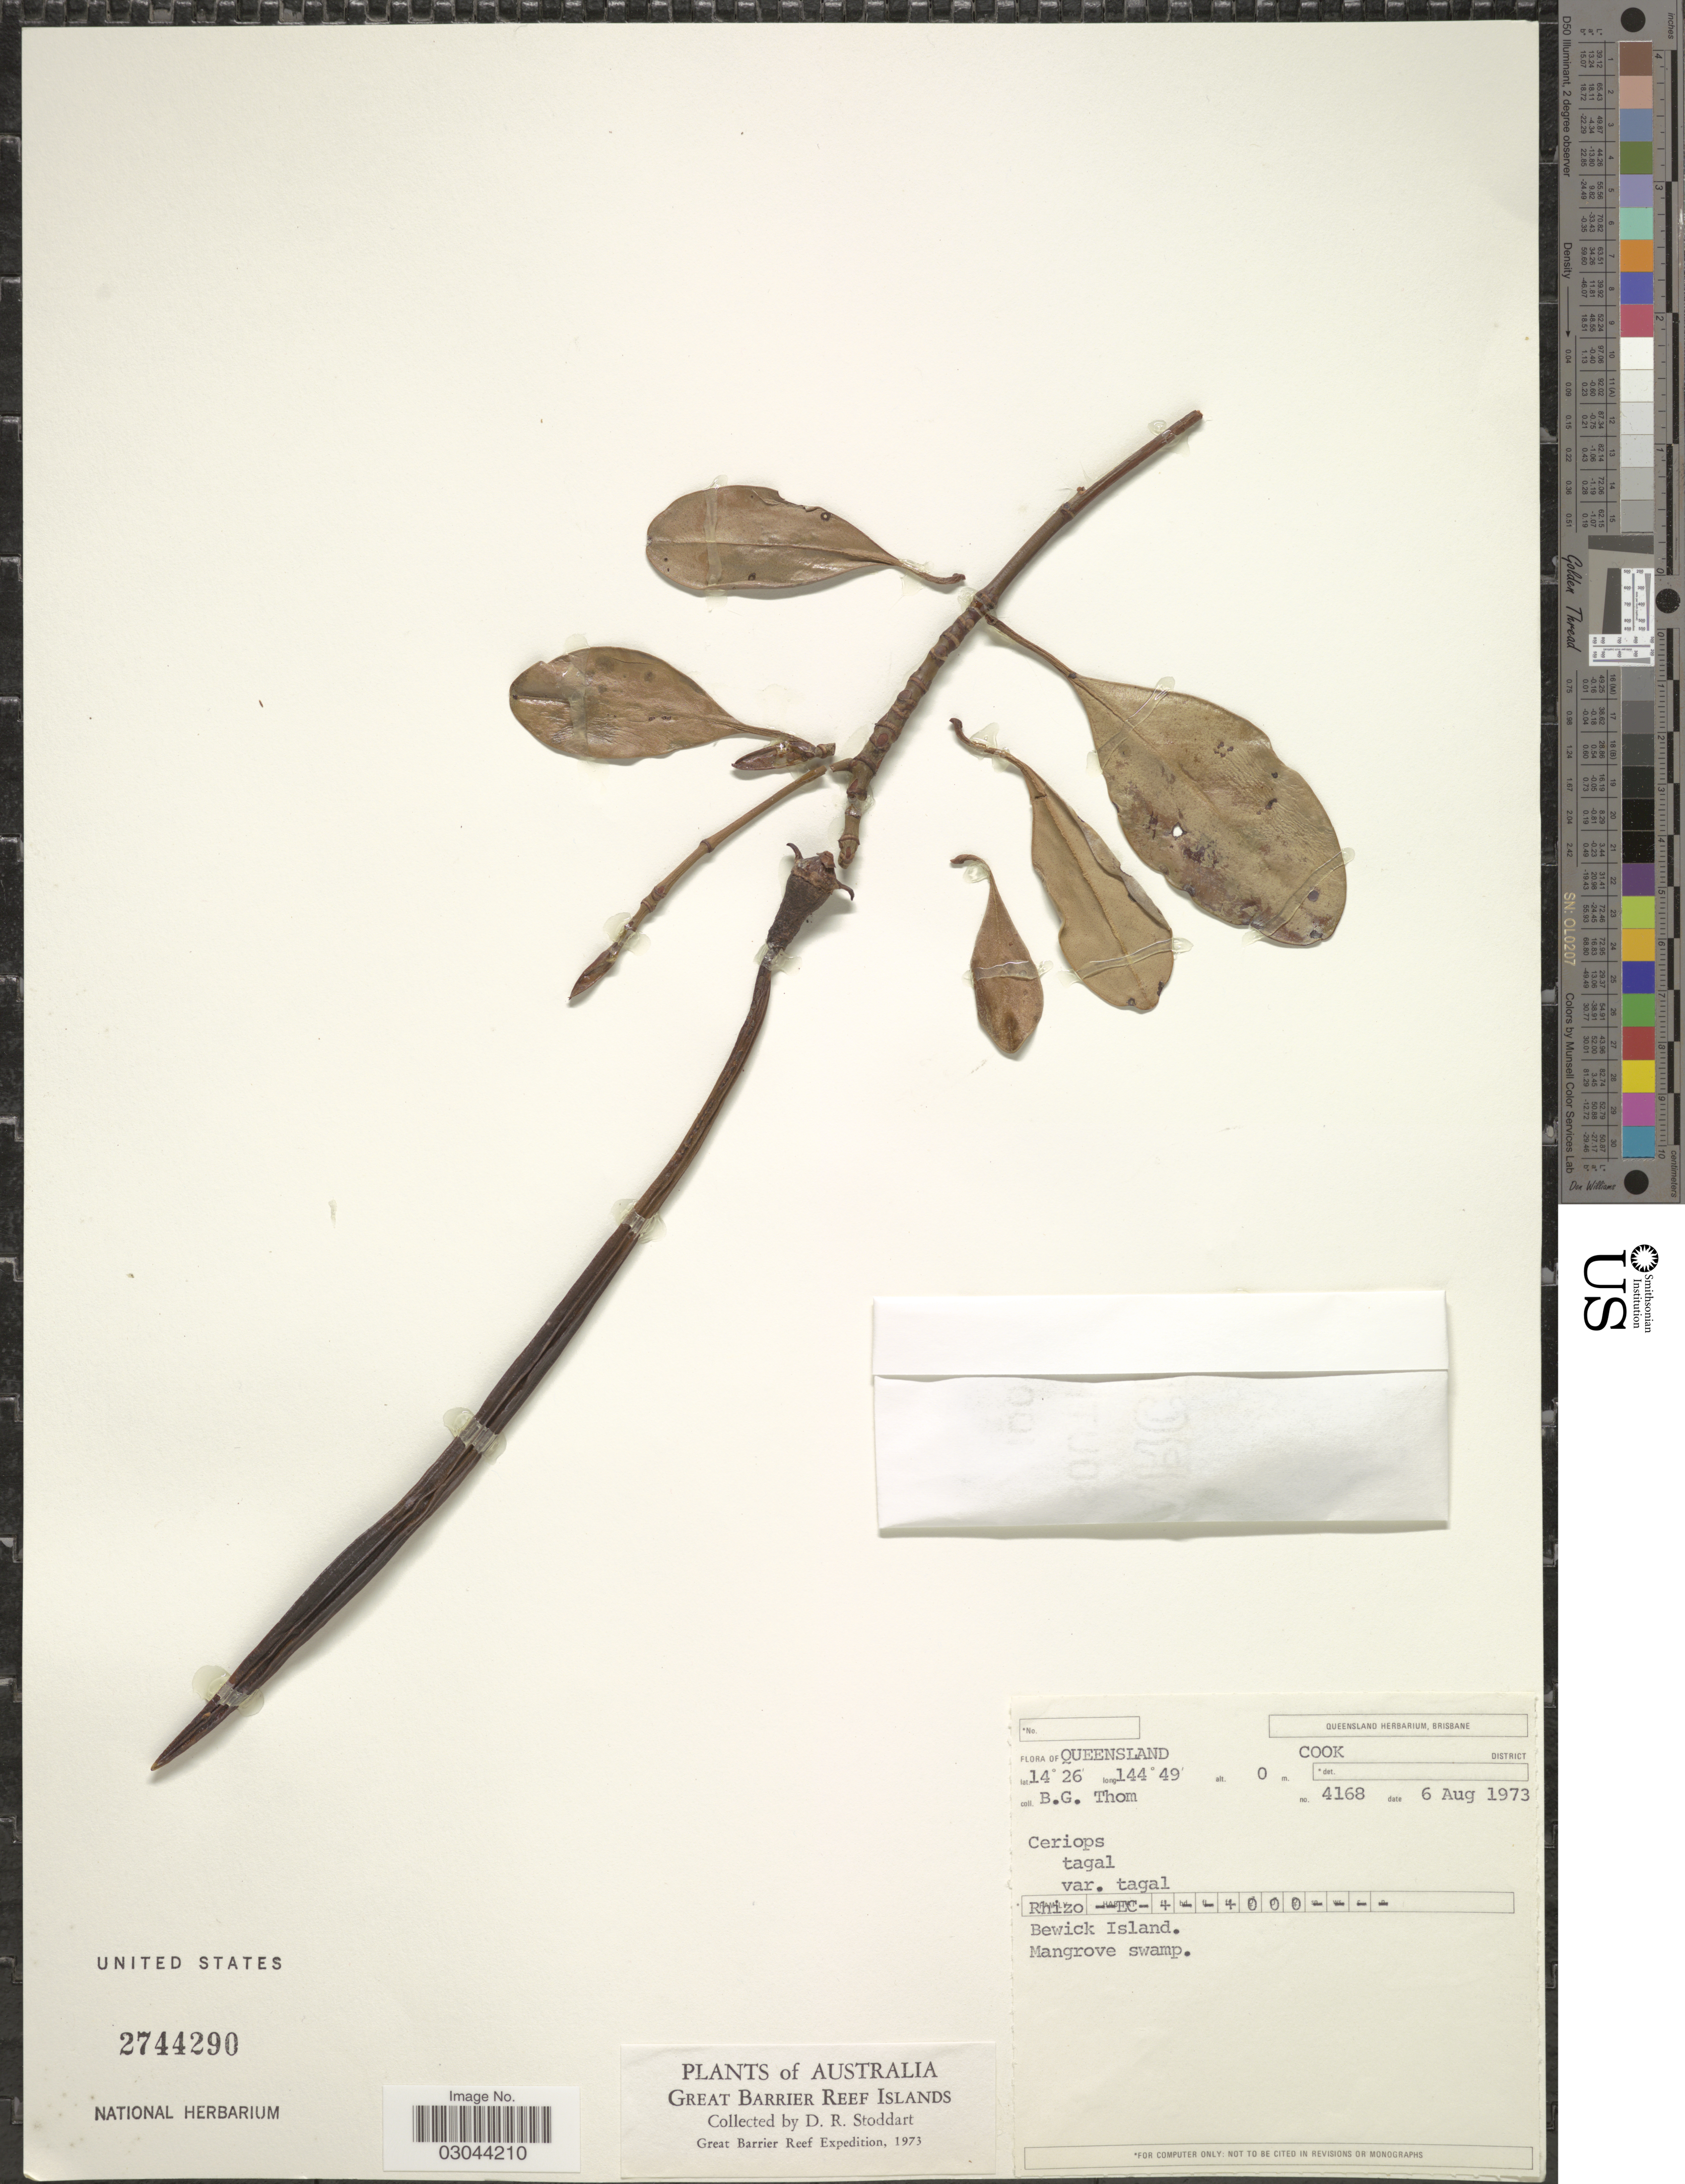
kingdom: Plantae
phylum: Tracheophyta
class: Magnoliopsida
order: Malpighiales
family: Rhizophoraceae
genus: Ceriops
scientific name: Ceriops tagal var. tagal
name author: (Perr.) C.B. Rob.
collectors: B. Thom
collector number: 4168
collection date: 1973-08-06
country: Australia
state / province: Queensland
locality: Cook District. Bewick Island. Great Barrier Reef Islands.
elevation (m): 0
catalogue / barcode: US 2744290